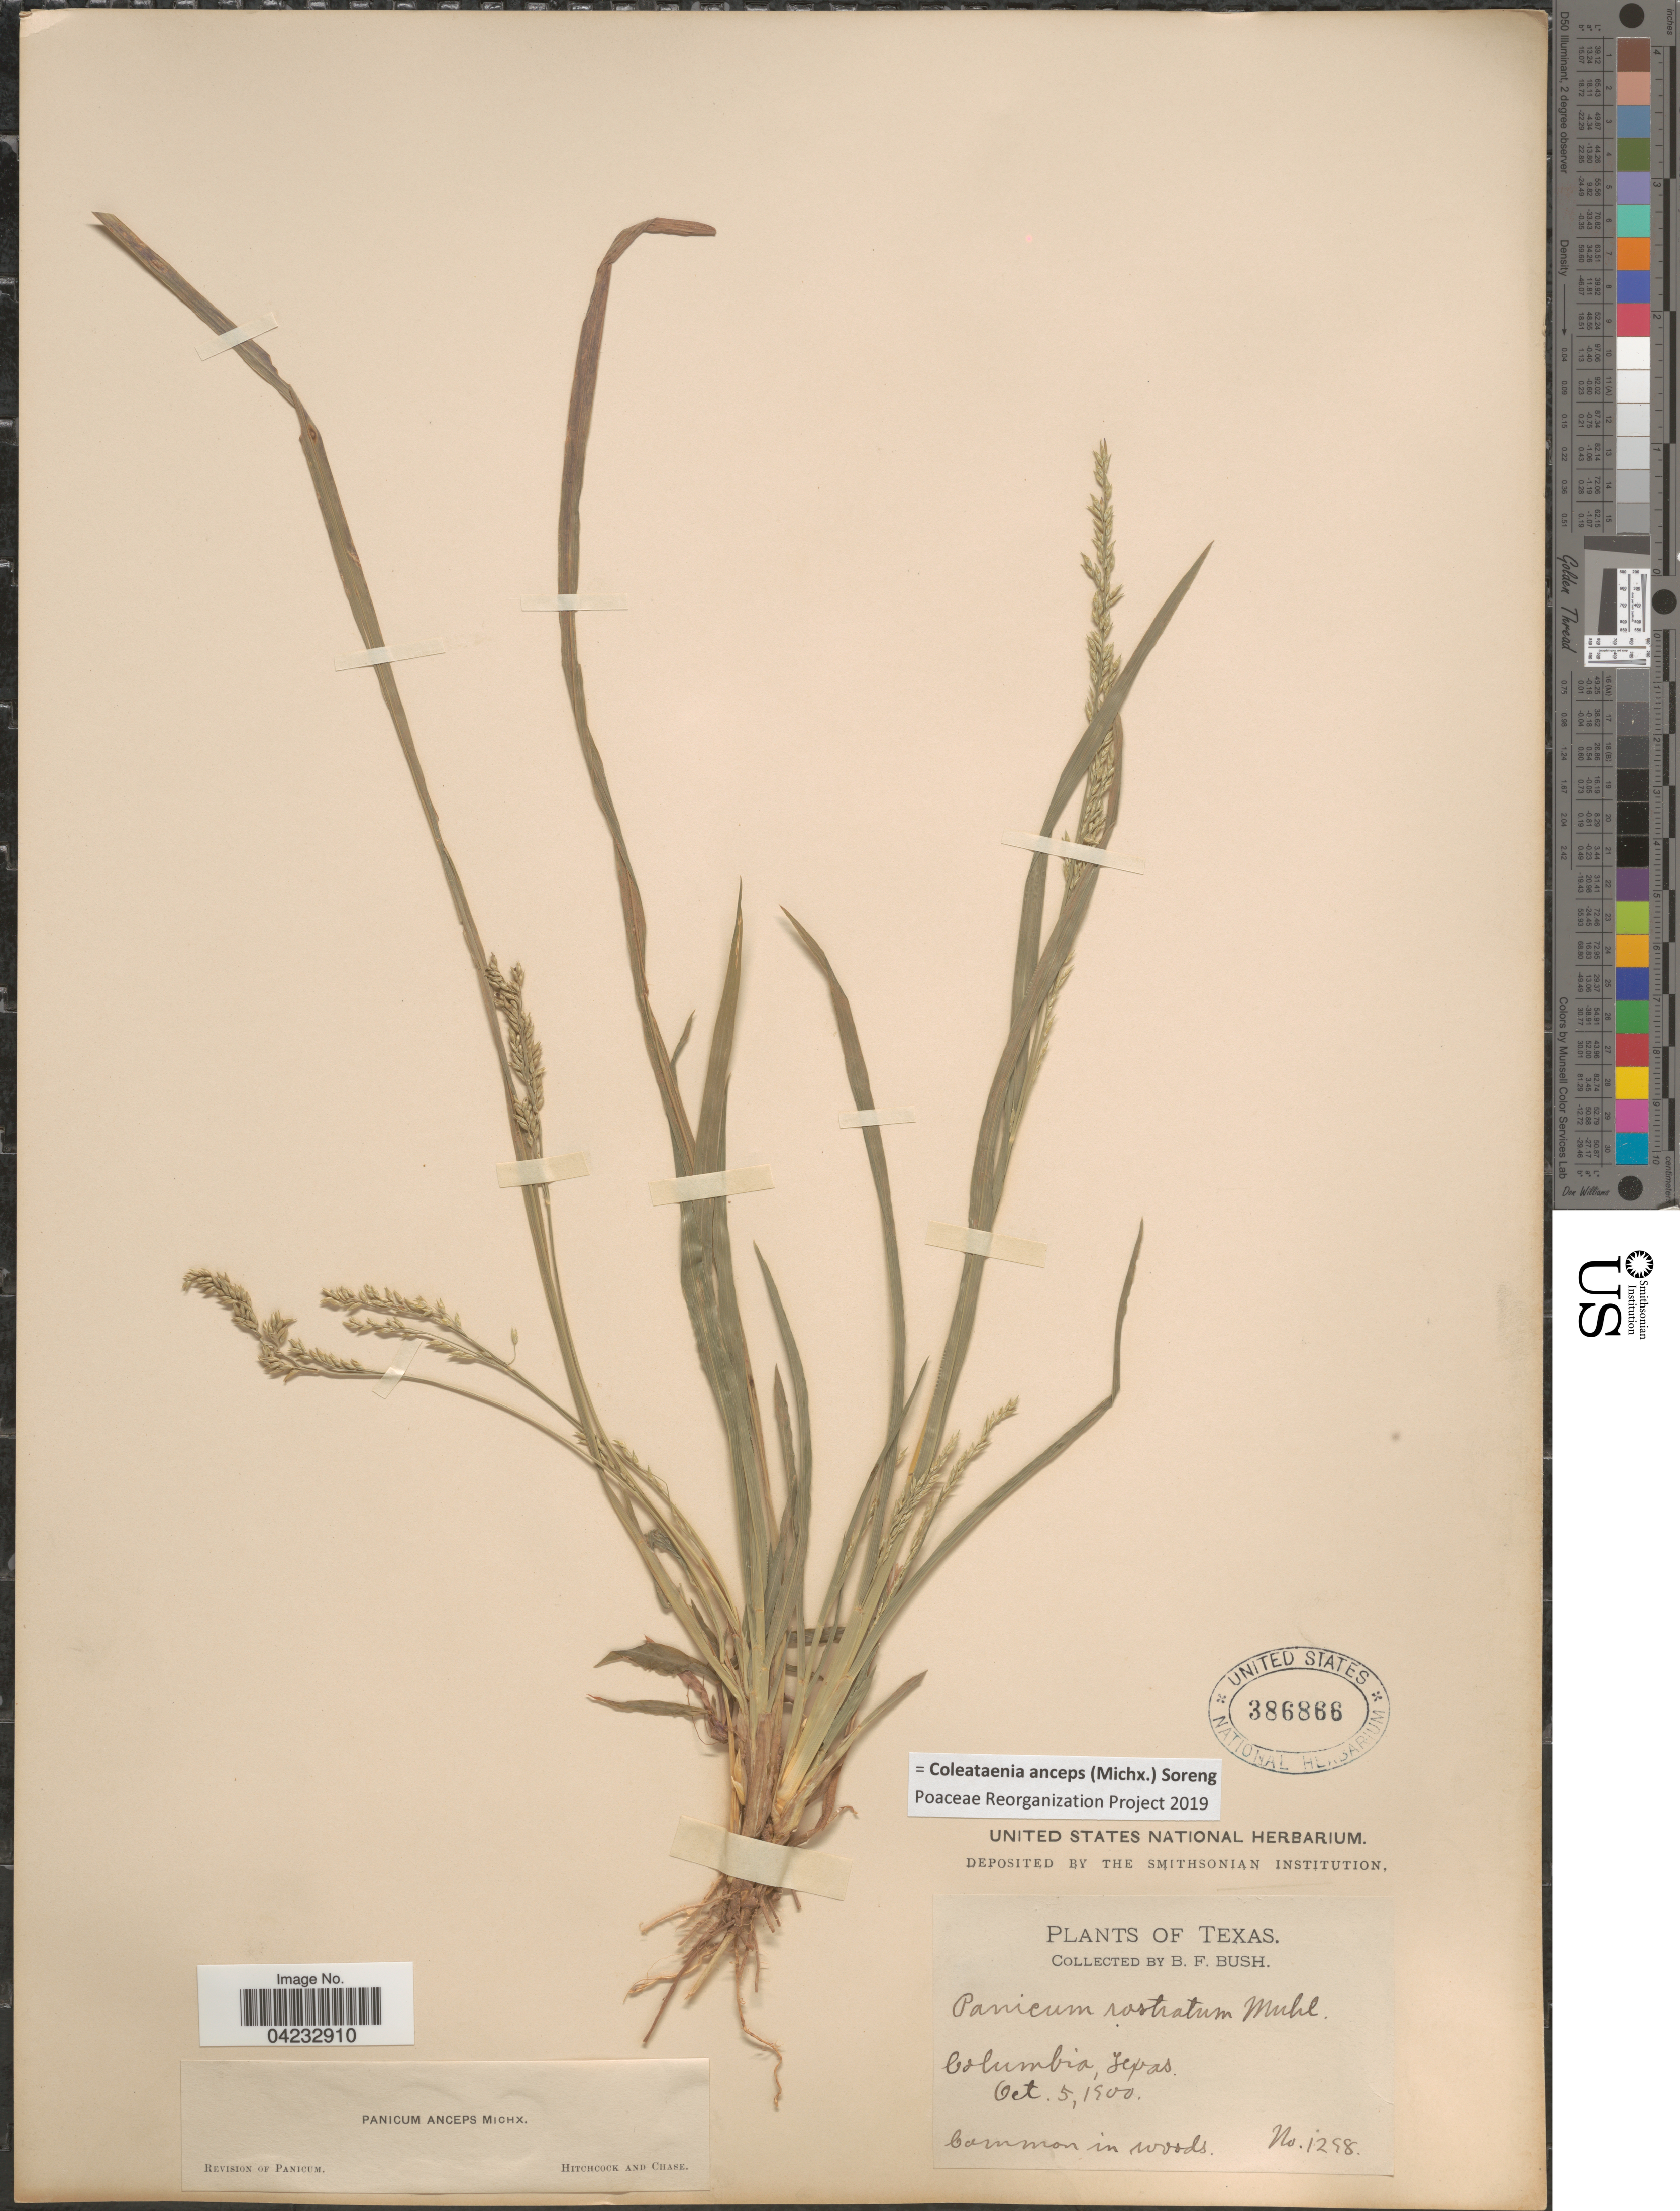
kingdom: Plantae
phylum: Tracheophyta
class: Liliopsida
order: Poales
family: Poaceae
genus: Coleataenia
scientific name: Coleataenia anceps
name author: (Michx.) Soreng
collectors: B. F. Bush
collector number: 1298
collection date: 1900-10-05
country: United States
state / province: Texas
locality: Columbia.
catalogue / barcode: US 386866